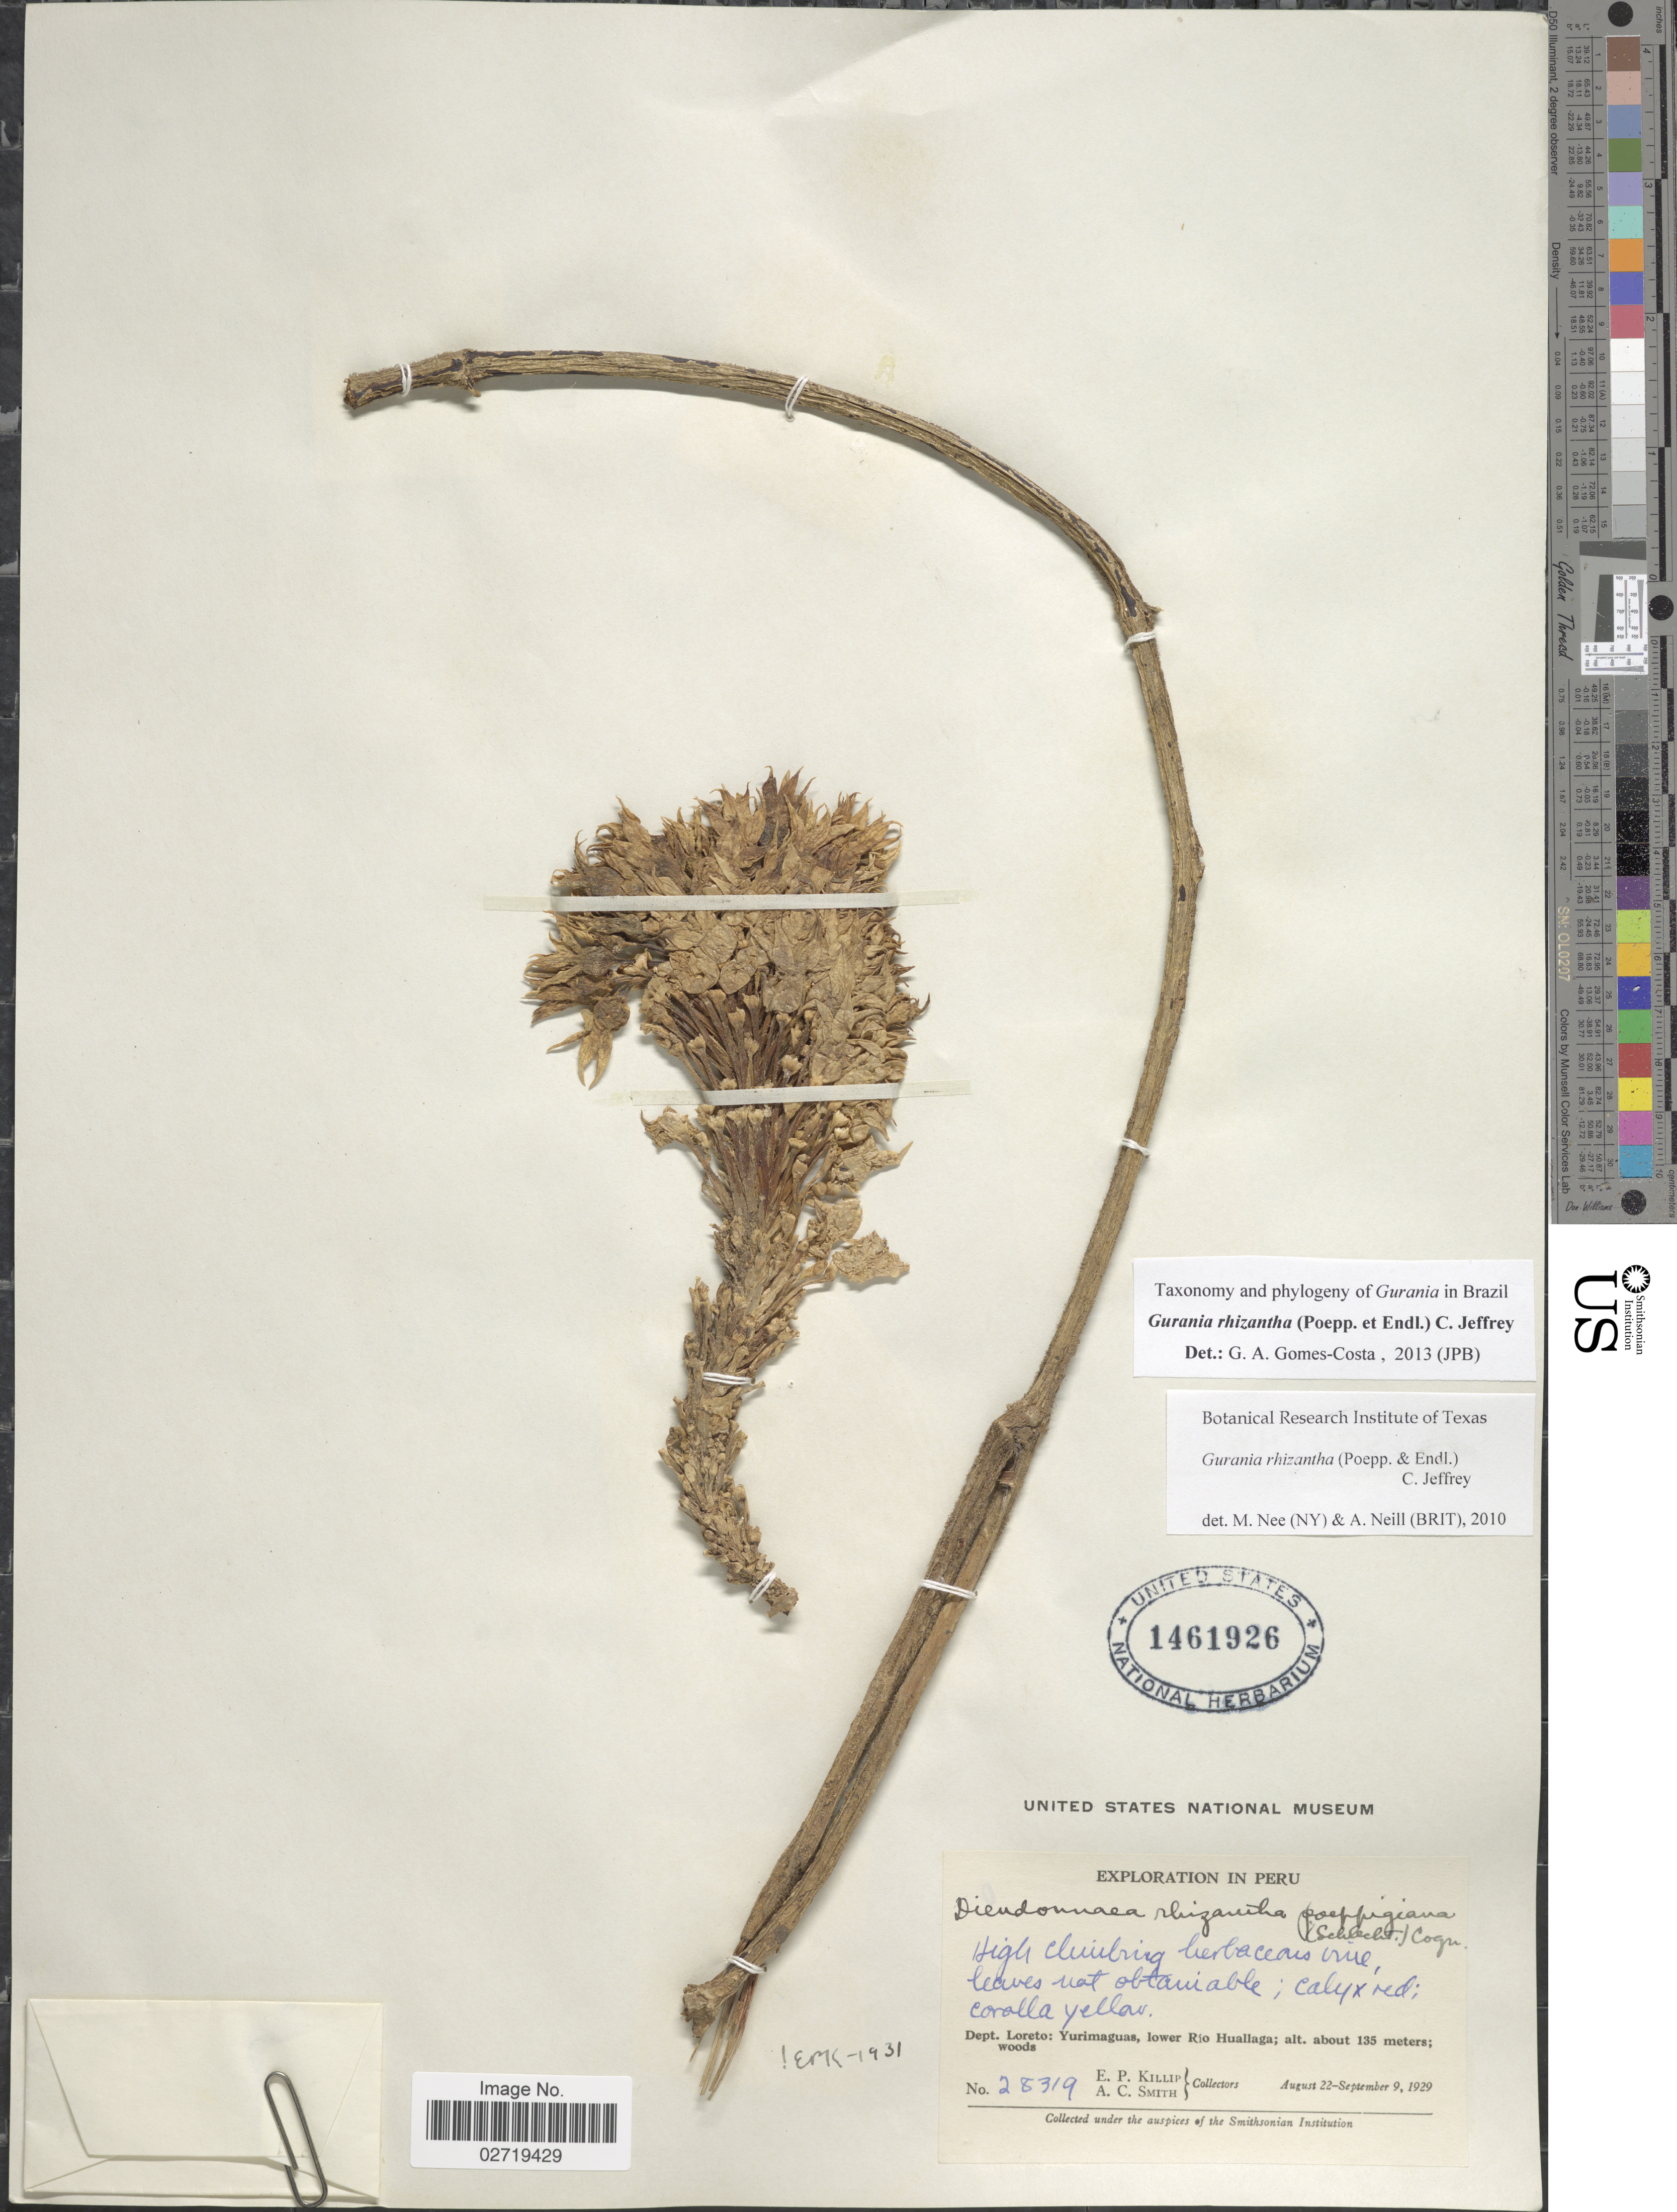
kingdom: Plantae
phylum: Tracheophyta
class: Magnoliopsida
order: Cucurbitales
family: Cucurbitaceae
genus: Gurania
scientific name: Gurania rhizantha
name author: (Poepp. & Endl.) C. Jeffrey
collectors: E. P. Killip & A. C. Smith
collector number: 28319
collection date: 1929-08-22/1929-09-09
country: Peru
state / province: Loreto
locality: Dept. Loreto: Yurimaguas, lower Río Huallaga; woods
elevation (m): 135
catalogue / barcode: US 1461926